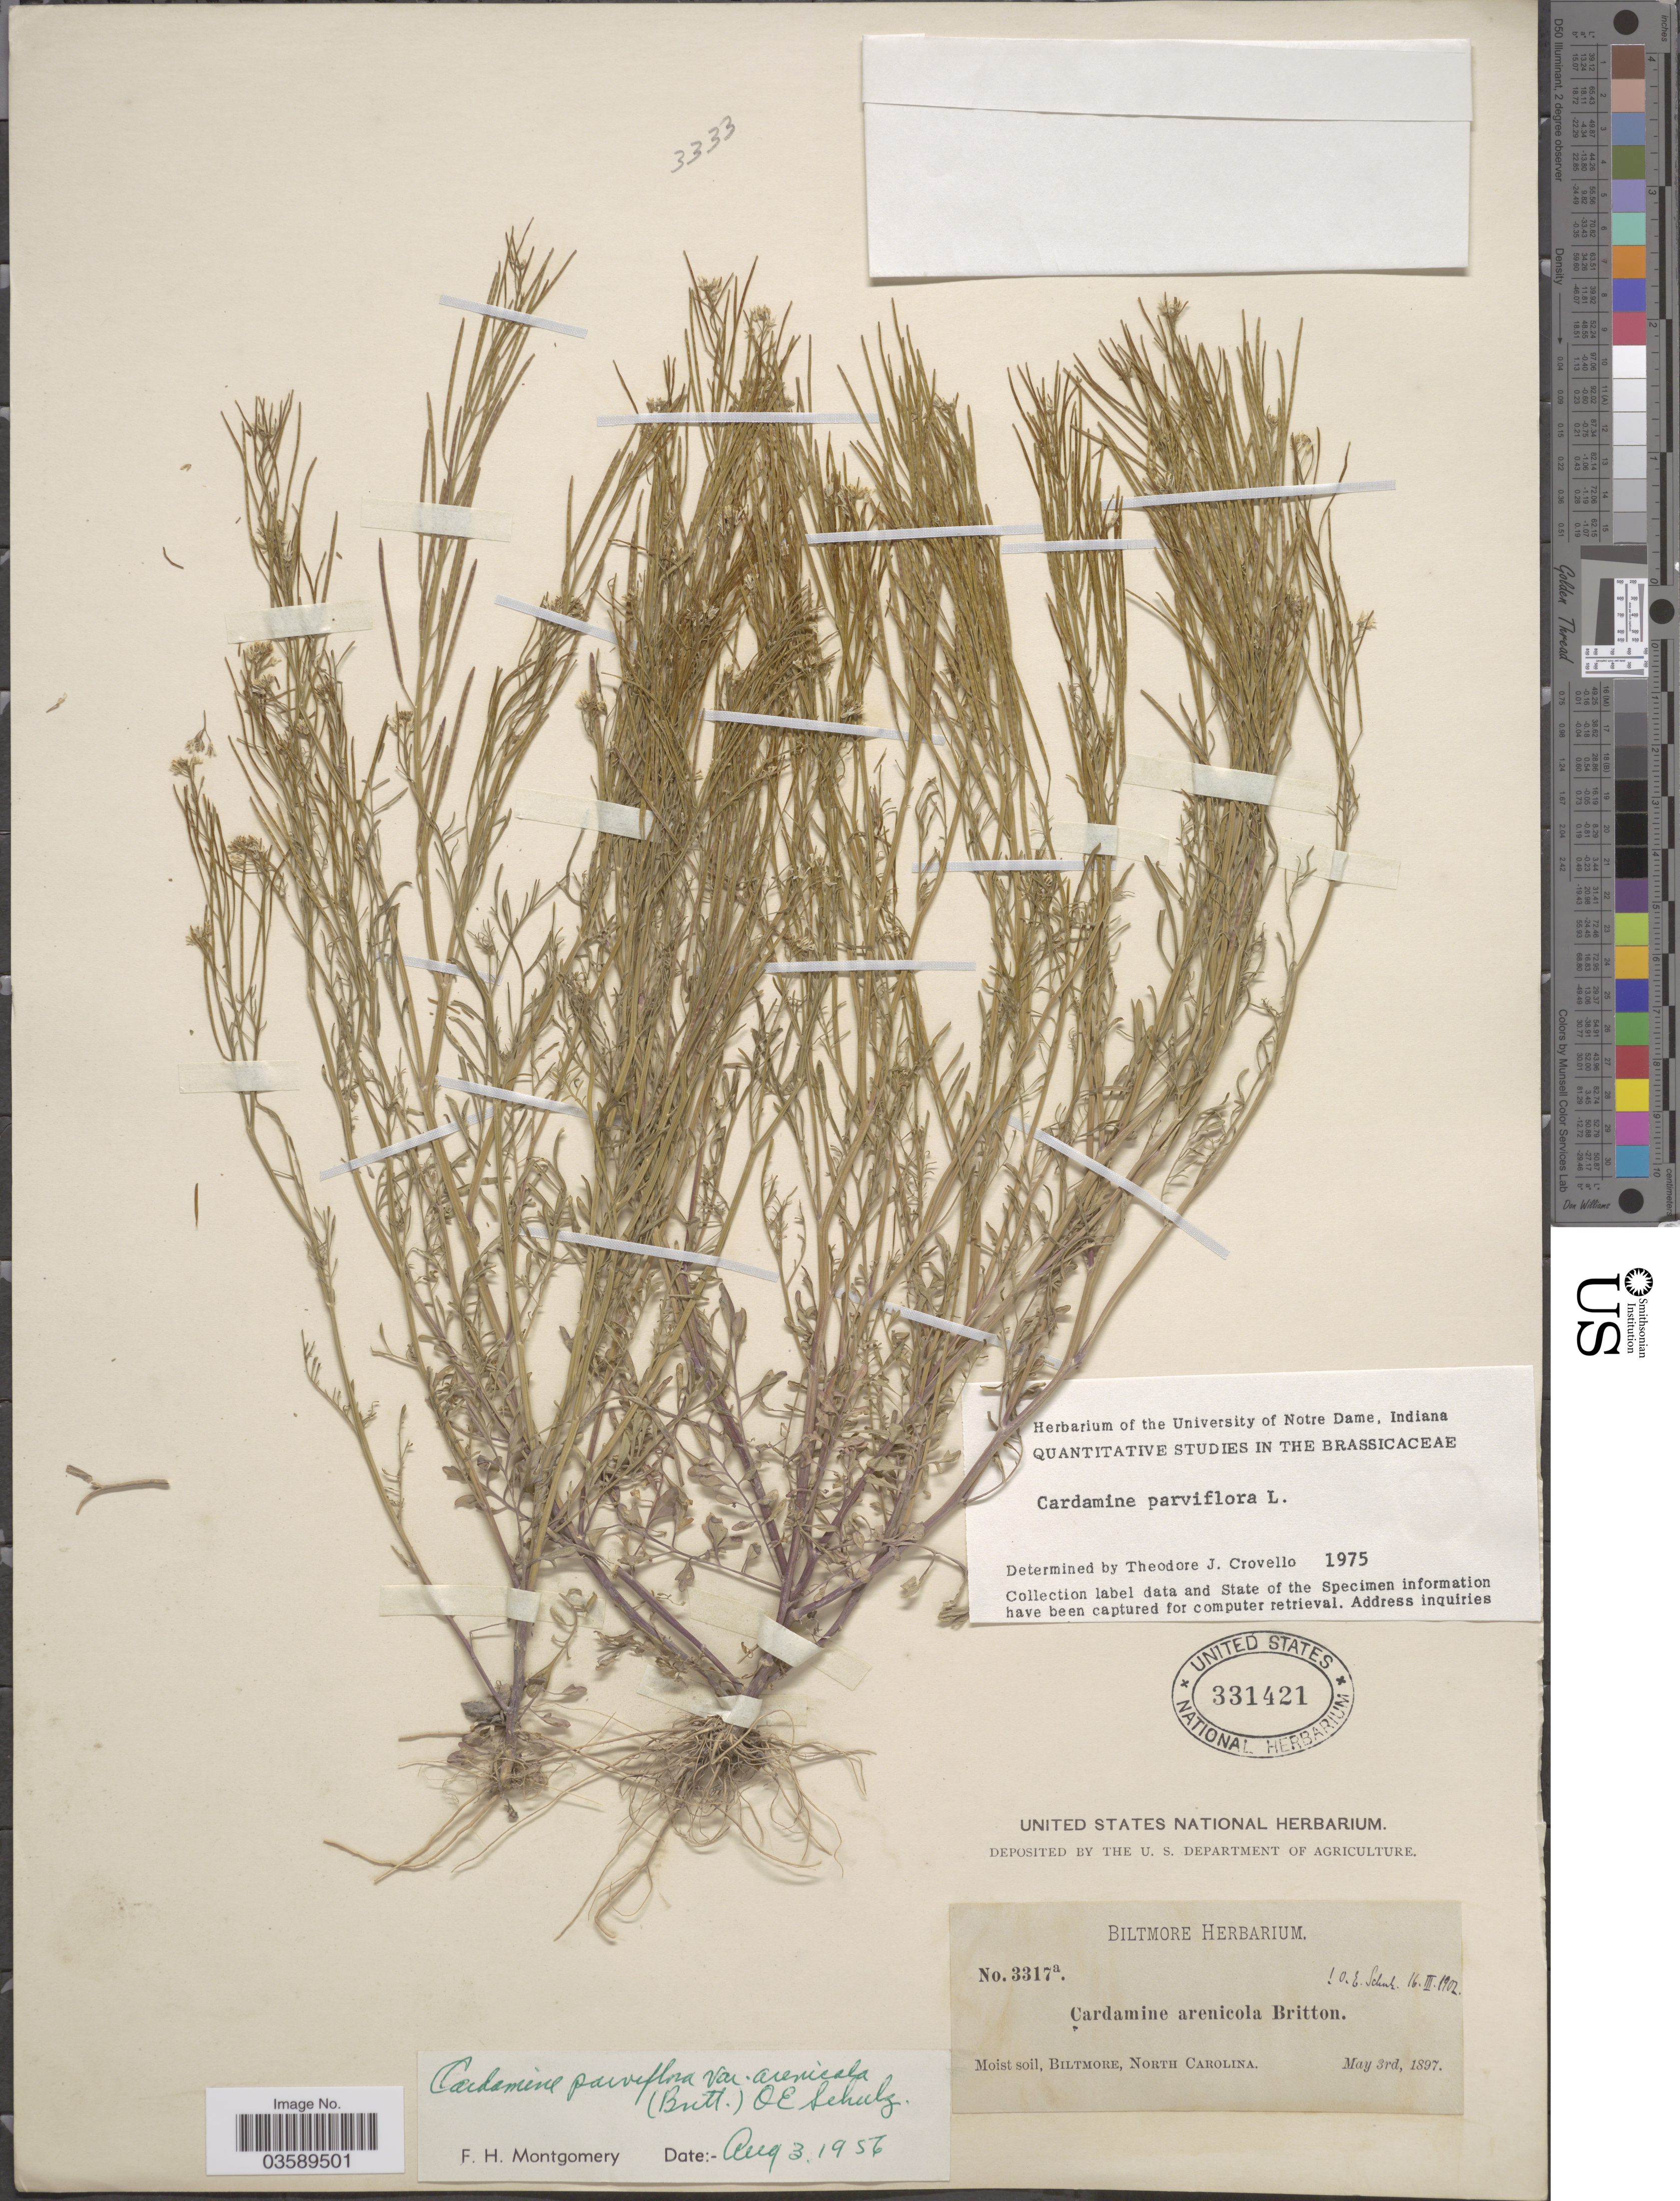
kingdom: Plantae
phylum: Tracheophyta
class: Magnoliopsida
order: Brassicales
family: Brassicaceae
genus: Cardamine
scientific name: Cardamine parviflora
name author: L.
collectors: ex herb. Biltmore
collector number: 3317a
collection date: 1897-05-03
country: United States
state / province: North Carolina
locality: Moist soil, Biltmore.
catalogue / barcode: US 331421